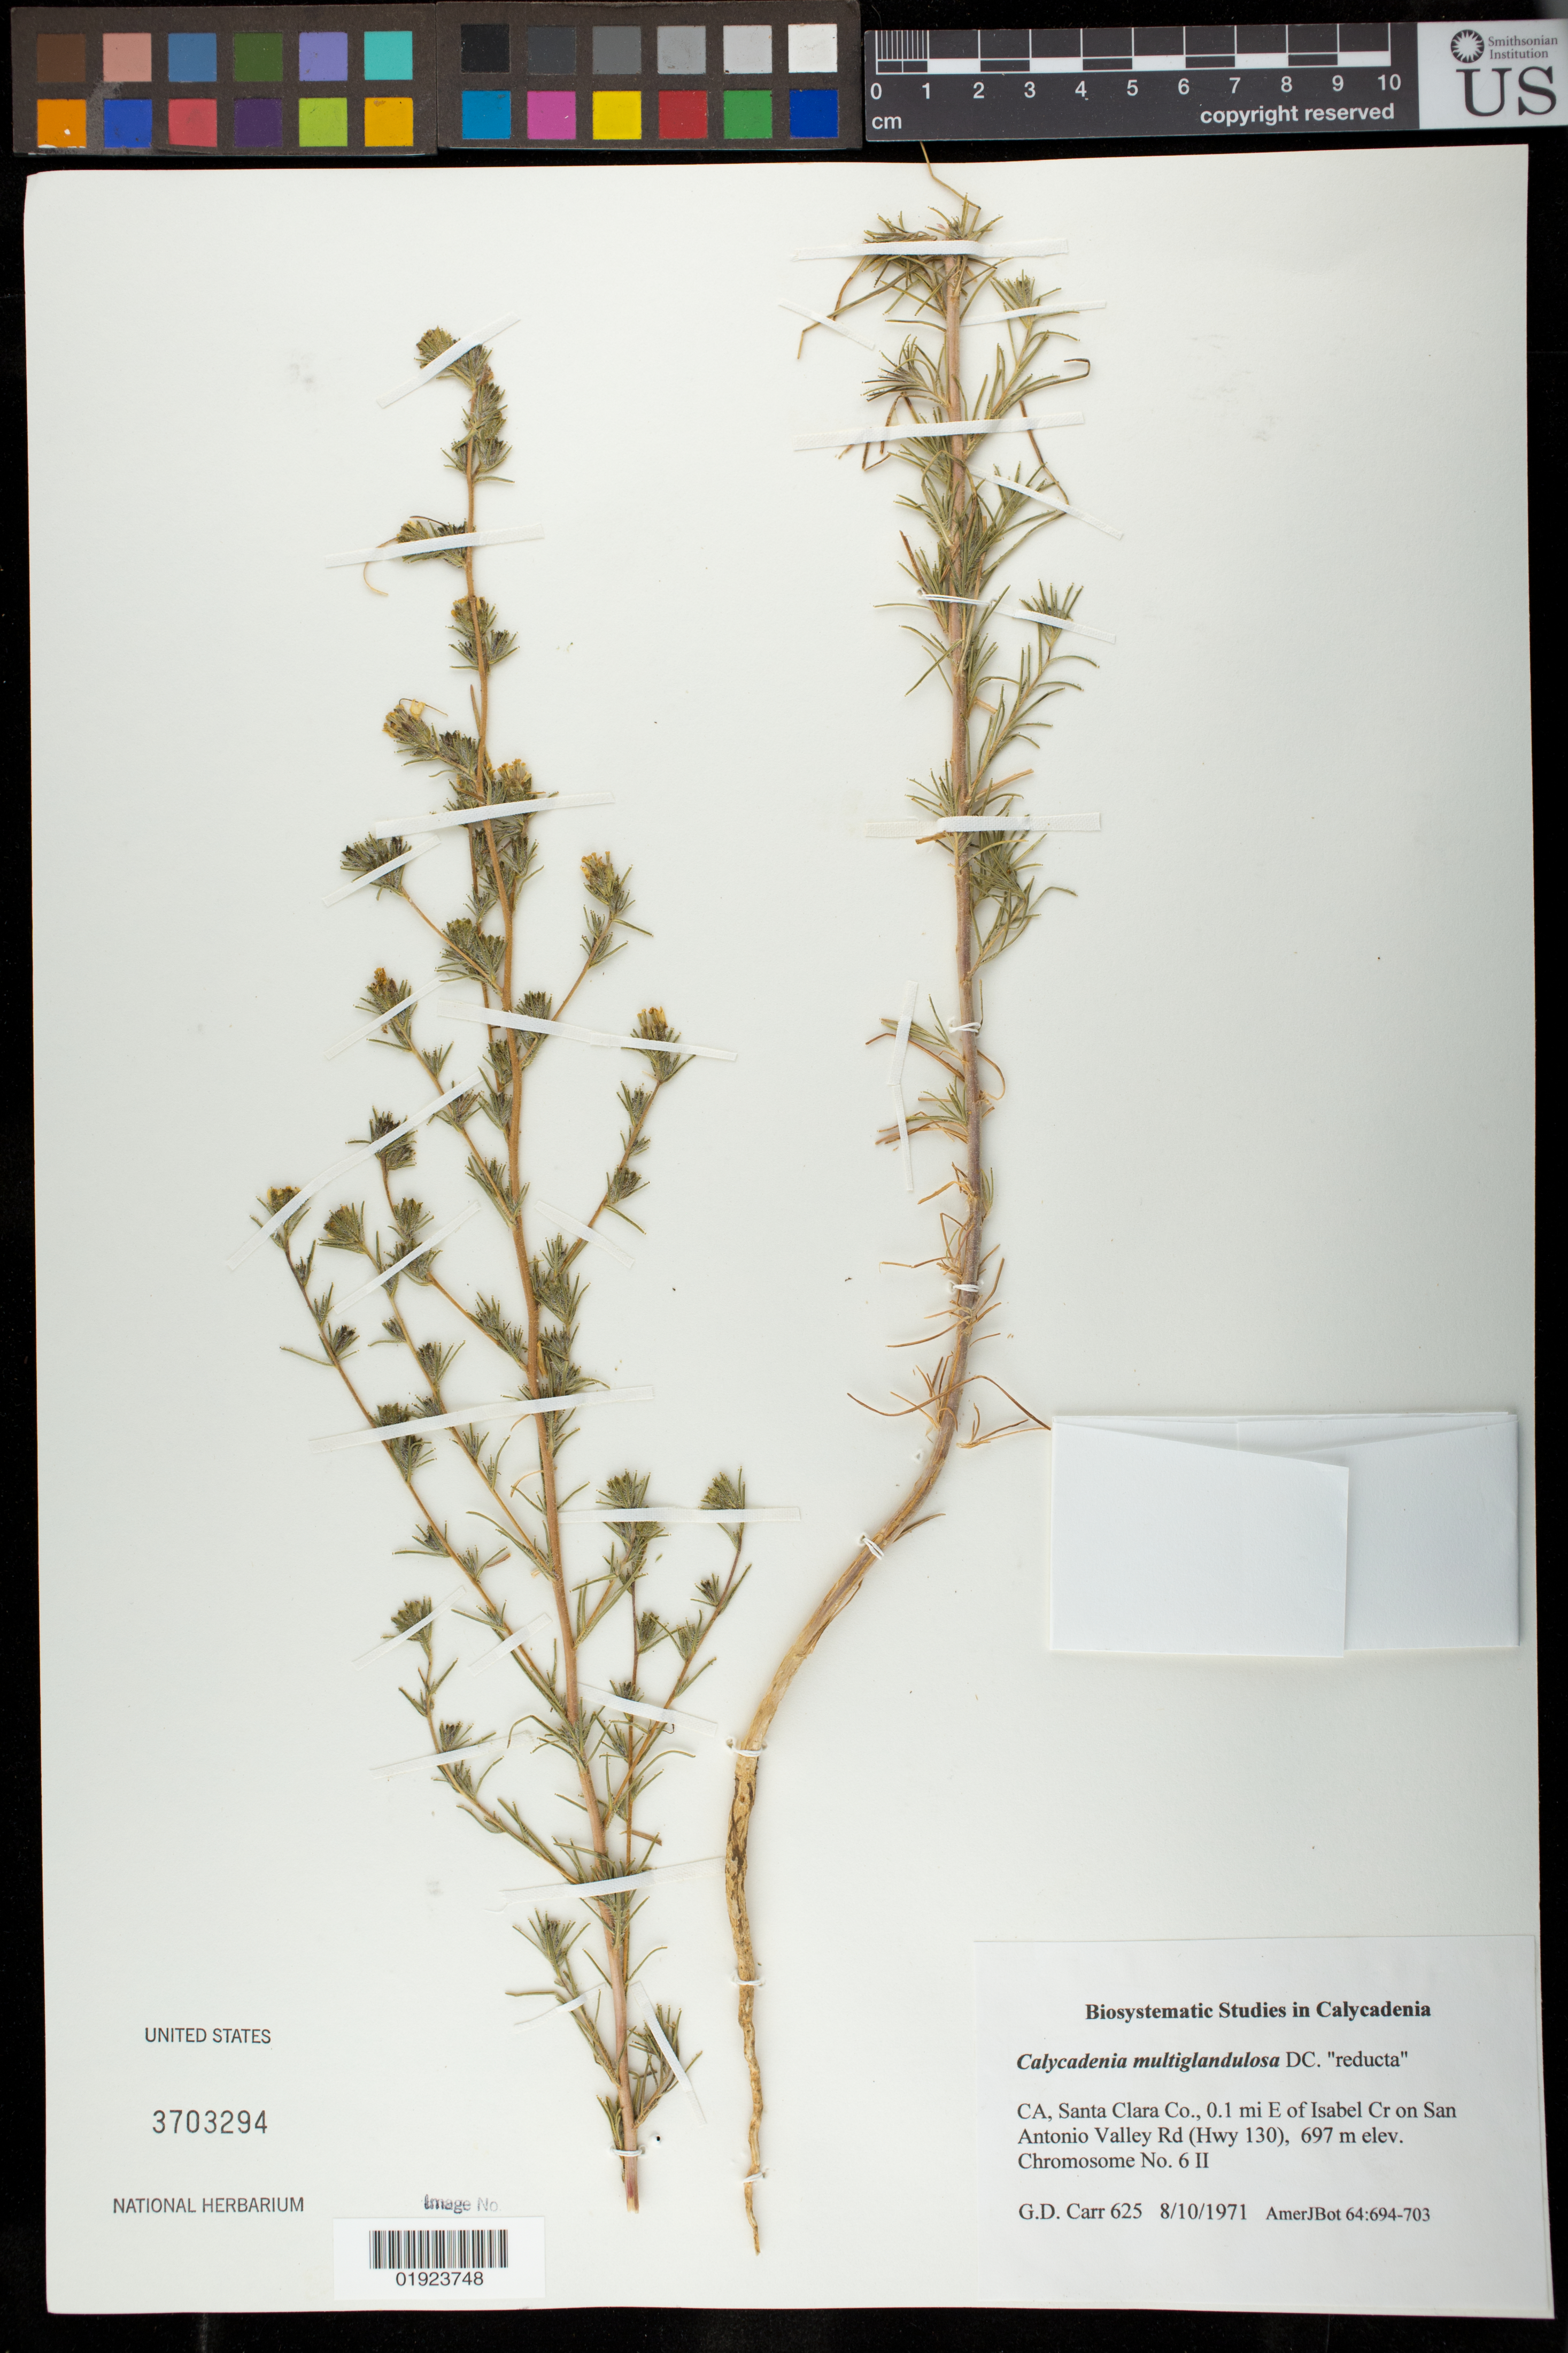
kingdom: Plantae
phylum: Tracheophyta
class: Magnoliopsida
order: Asterales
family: Asteraceae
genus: Calycadenia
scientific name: Calycadenia multiglandulosa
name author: DC.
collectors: G. Carr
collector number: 625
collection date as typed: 8/10/1971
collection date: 1971-08-10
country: United States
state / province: California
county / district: Santa Clara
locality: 0.1 mi E of Isabel Cr on San Antonio Valley Rd (Hwy 130)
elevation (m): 697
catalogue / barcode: US 3703294